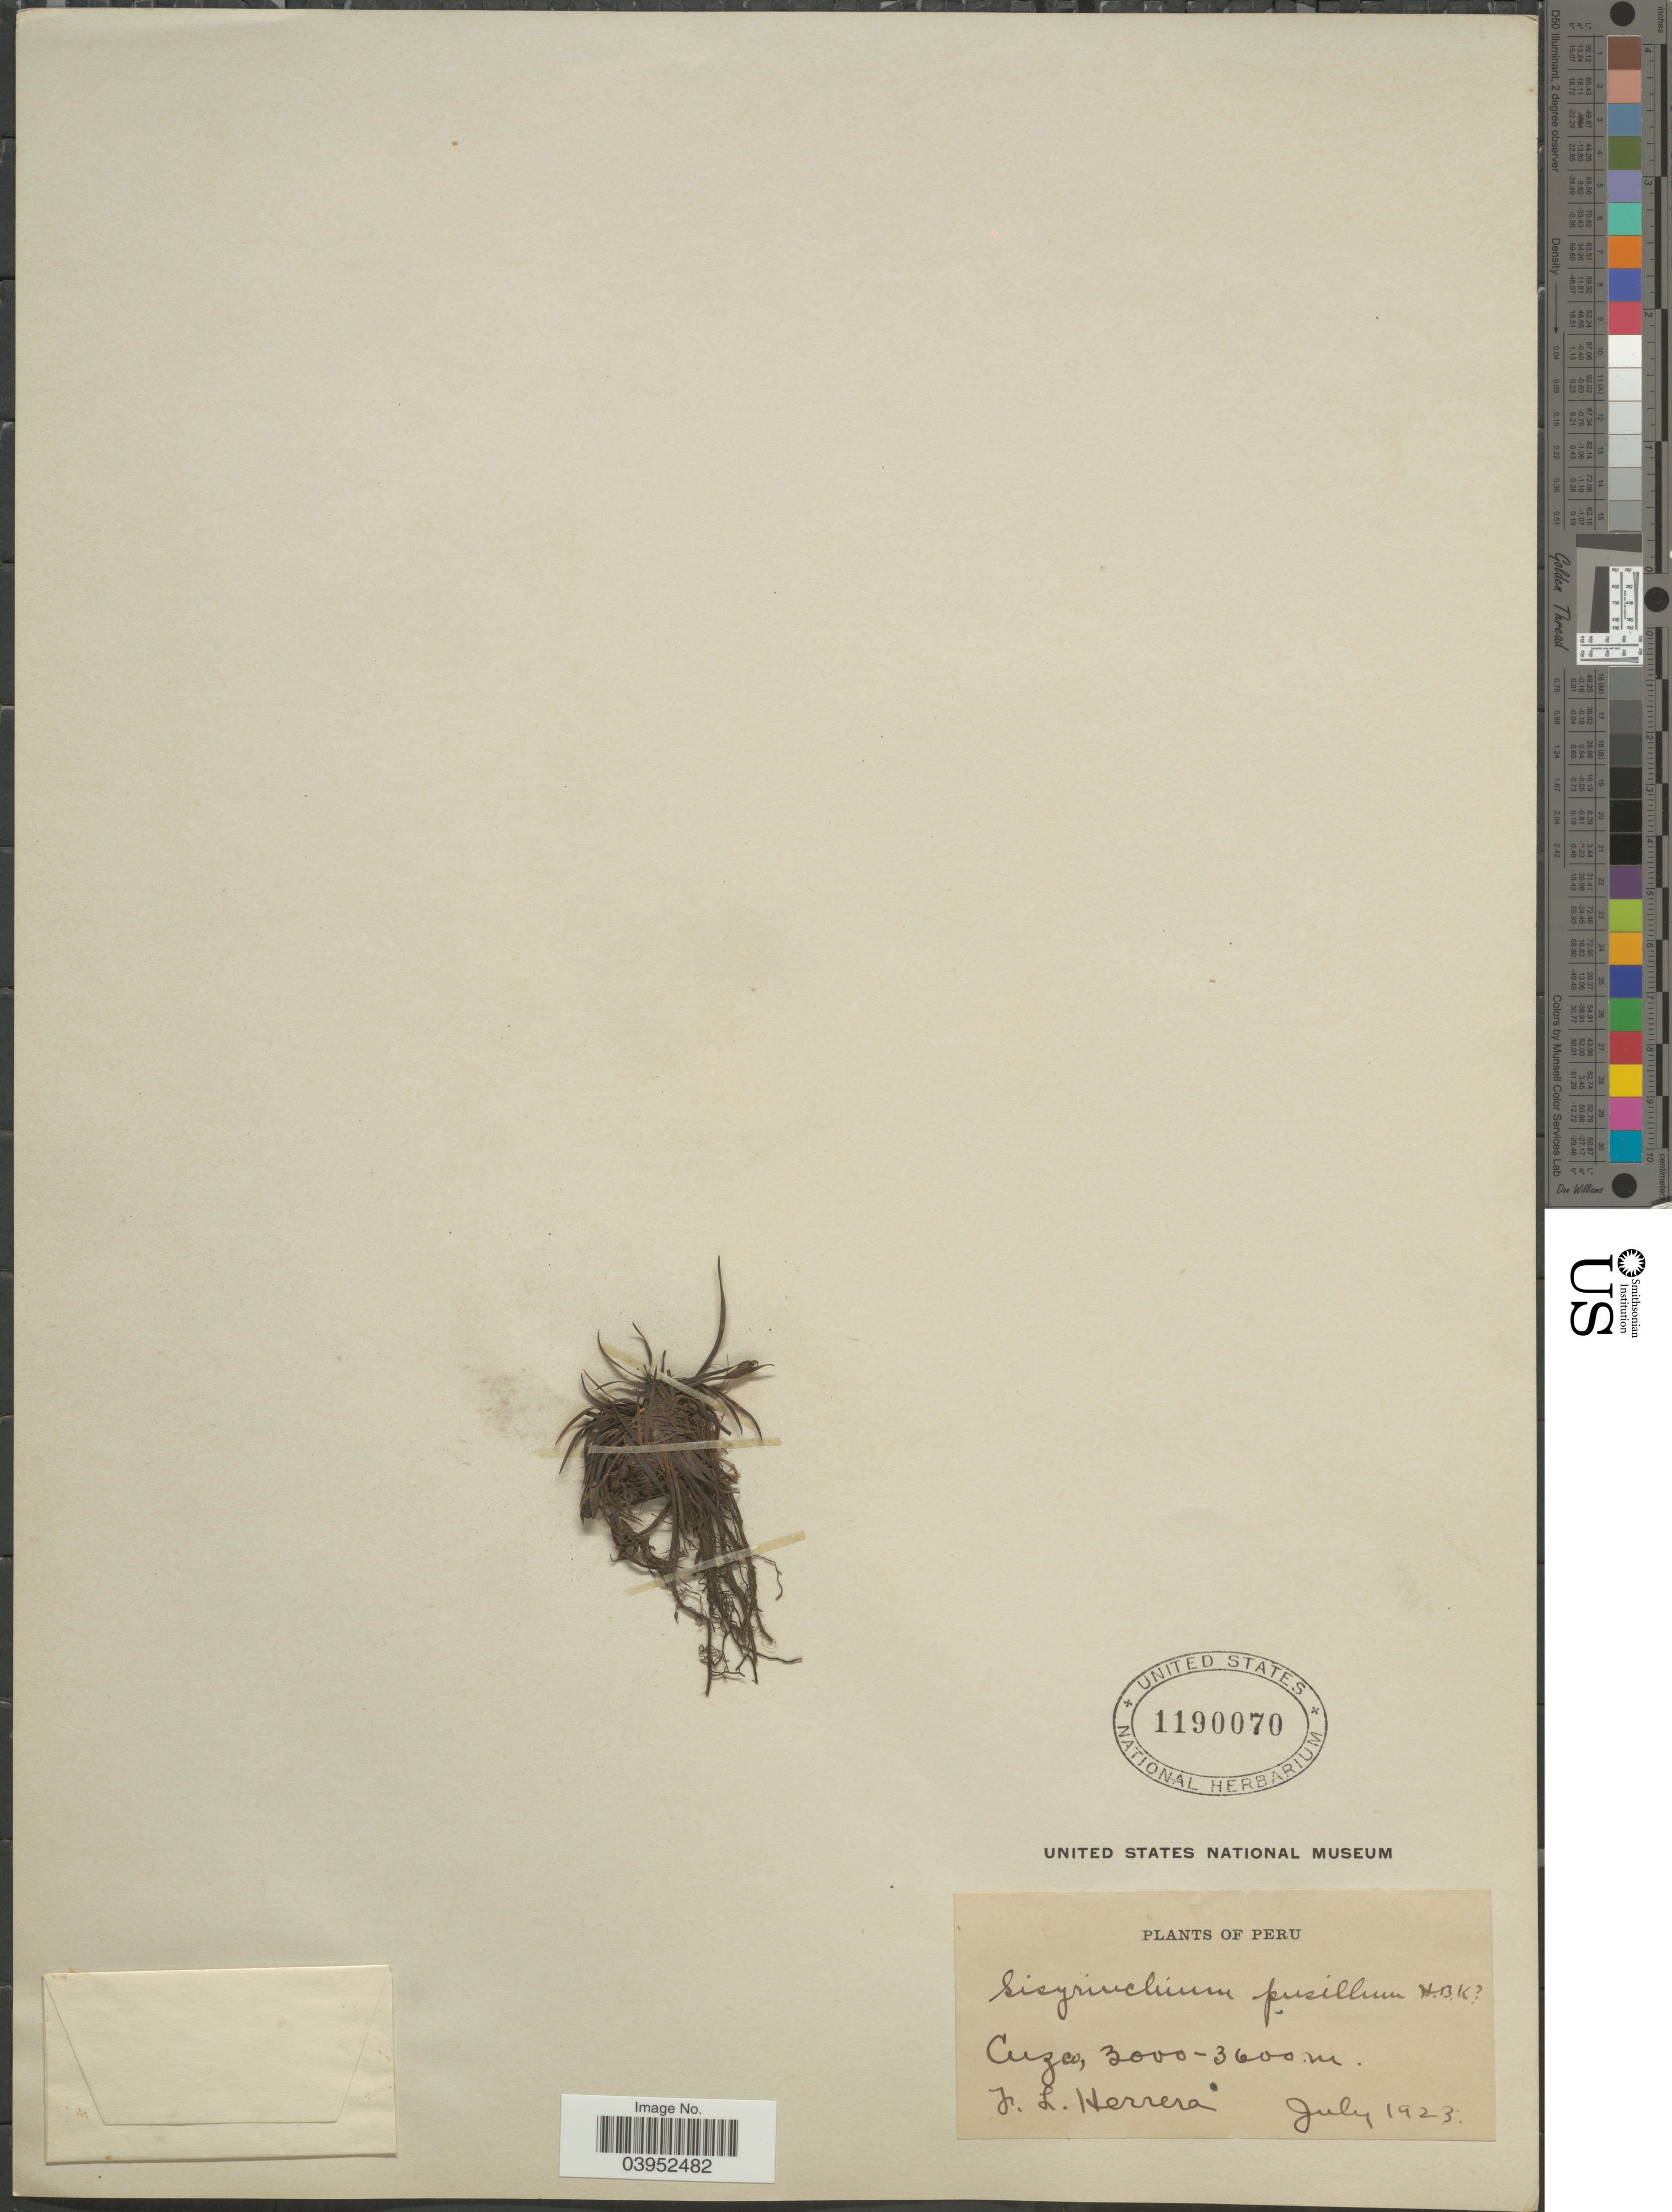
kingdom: Plantae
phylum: Tracheophyta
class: Liliopsida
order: Asparagales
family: Iridaceae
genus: Sisyrinchium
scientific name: Sisyrinchium pusillum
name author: Kunth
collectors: J. L. Herrera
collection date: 1923-07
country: Peru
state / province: Cusco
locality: Cuzco.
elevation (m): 3000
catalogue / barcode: US 1190070